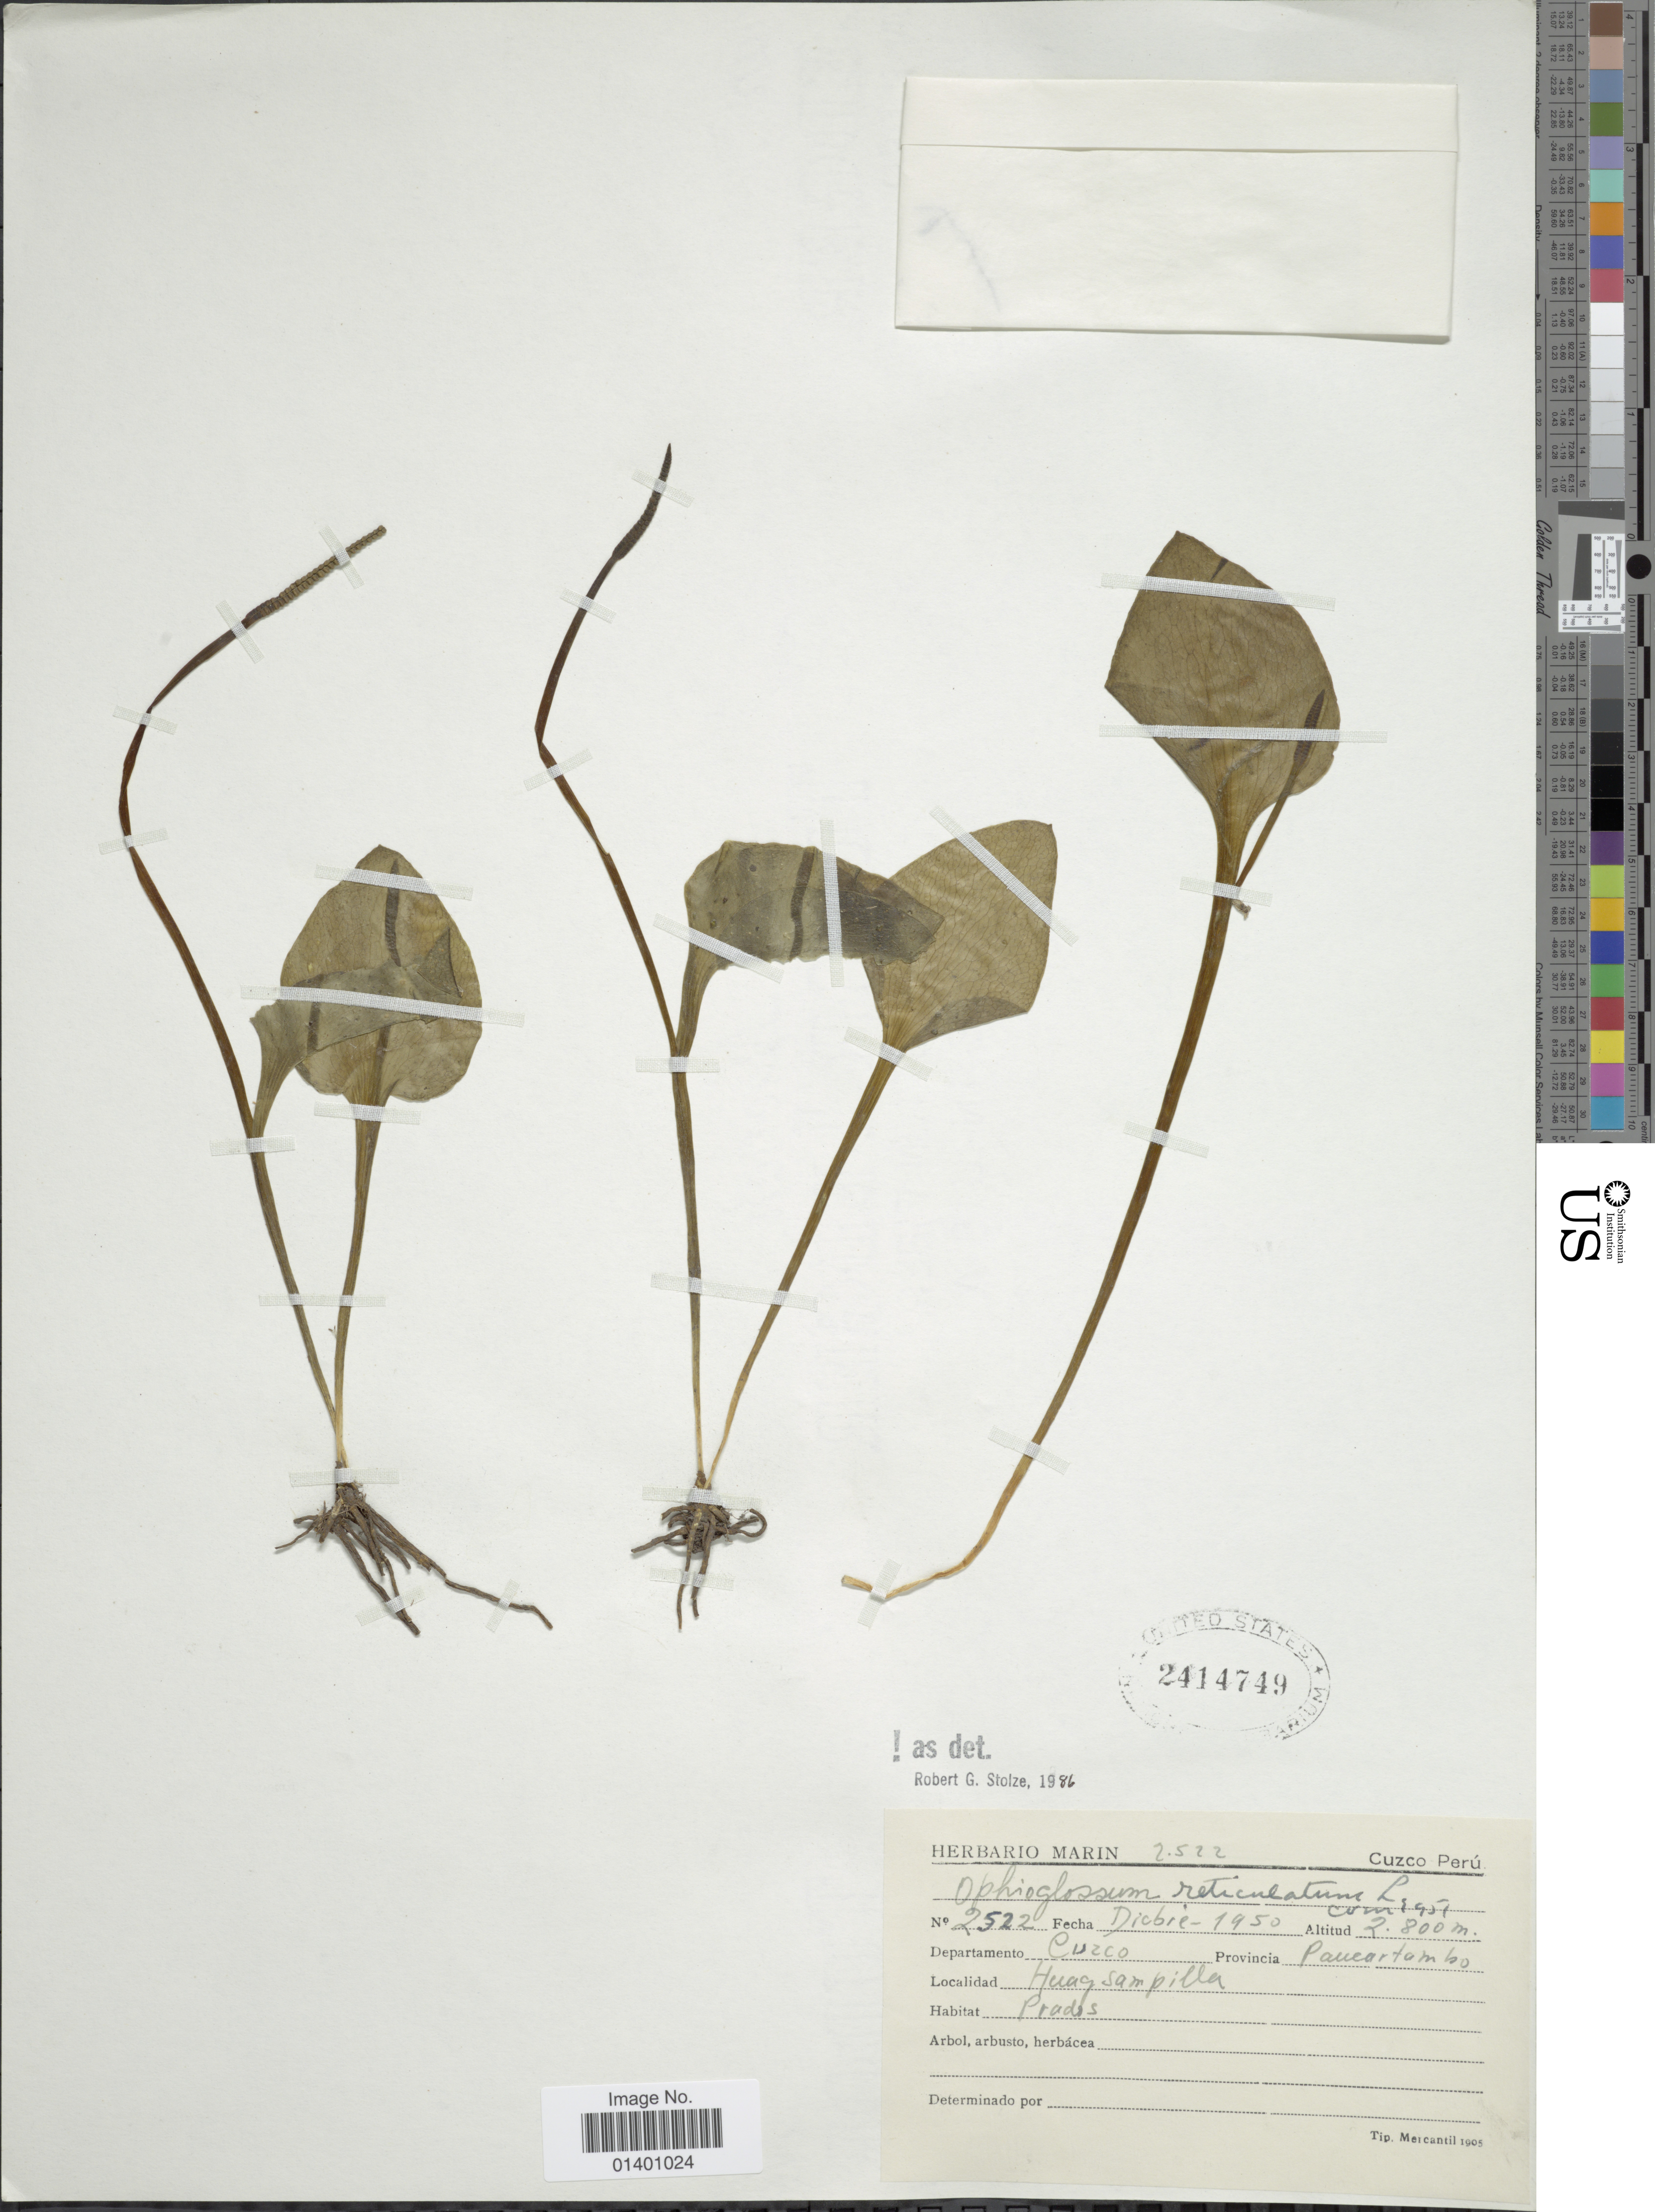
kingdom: Plantae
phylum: Tracheophyta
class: Polypodiopsida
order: Ophioglossales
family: Ophioglossaceae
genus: Ophioglossum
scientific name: Ophioglossum reticulatum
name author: L.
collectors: ex herb. Marin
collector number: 2522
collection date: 1950-12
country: Peru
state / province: Cusco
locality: Huaysampilla, Provincia Paucartambo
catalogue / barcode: US 2414749